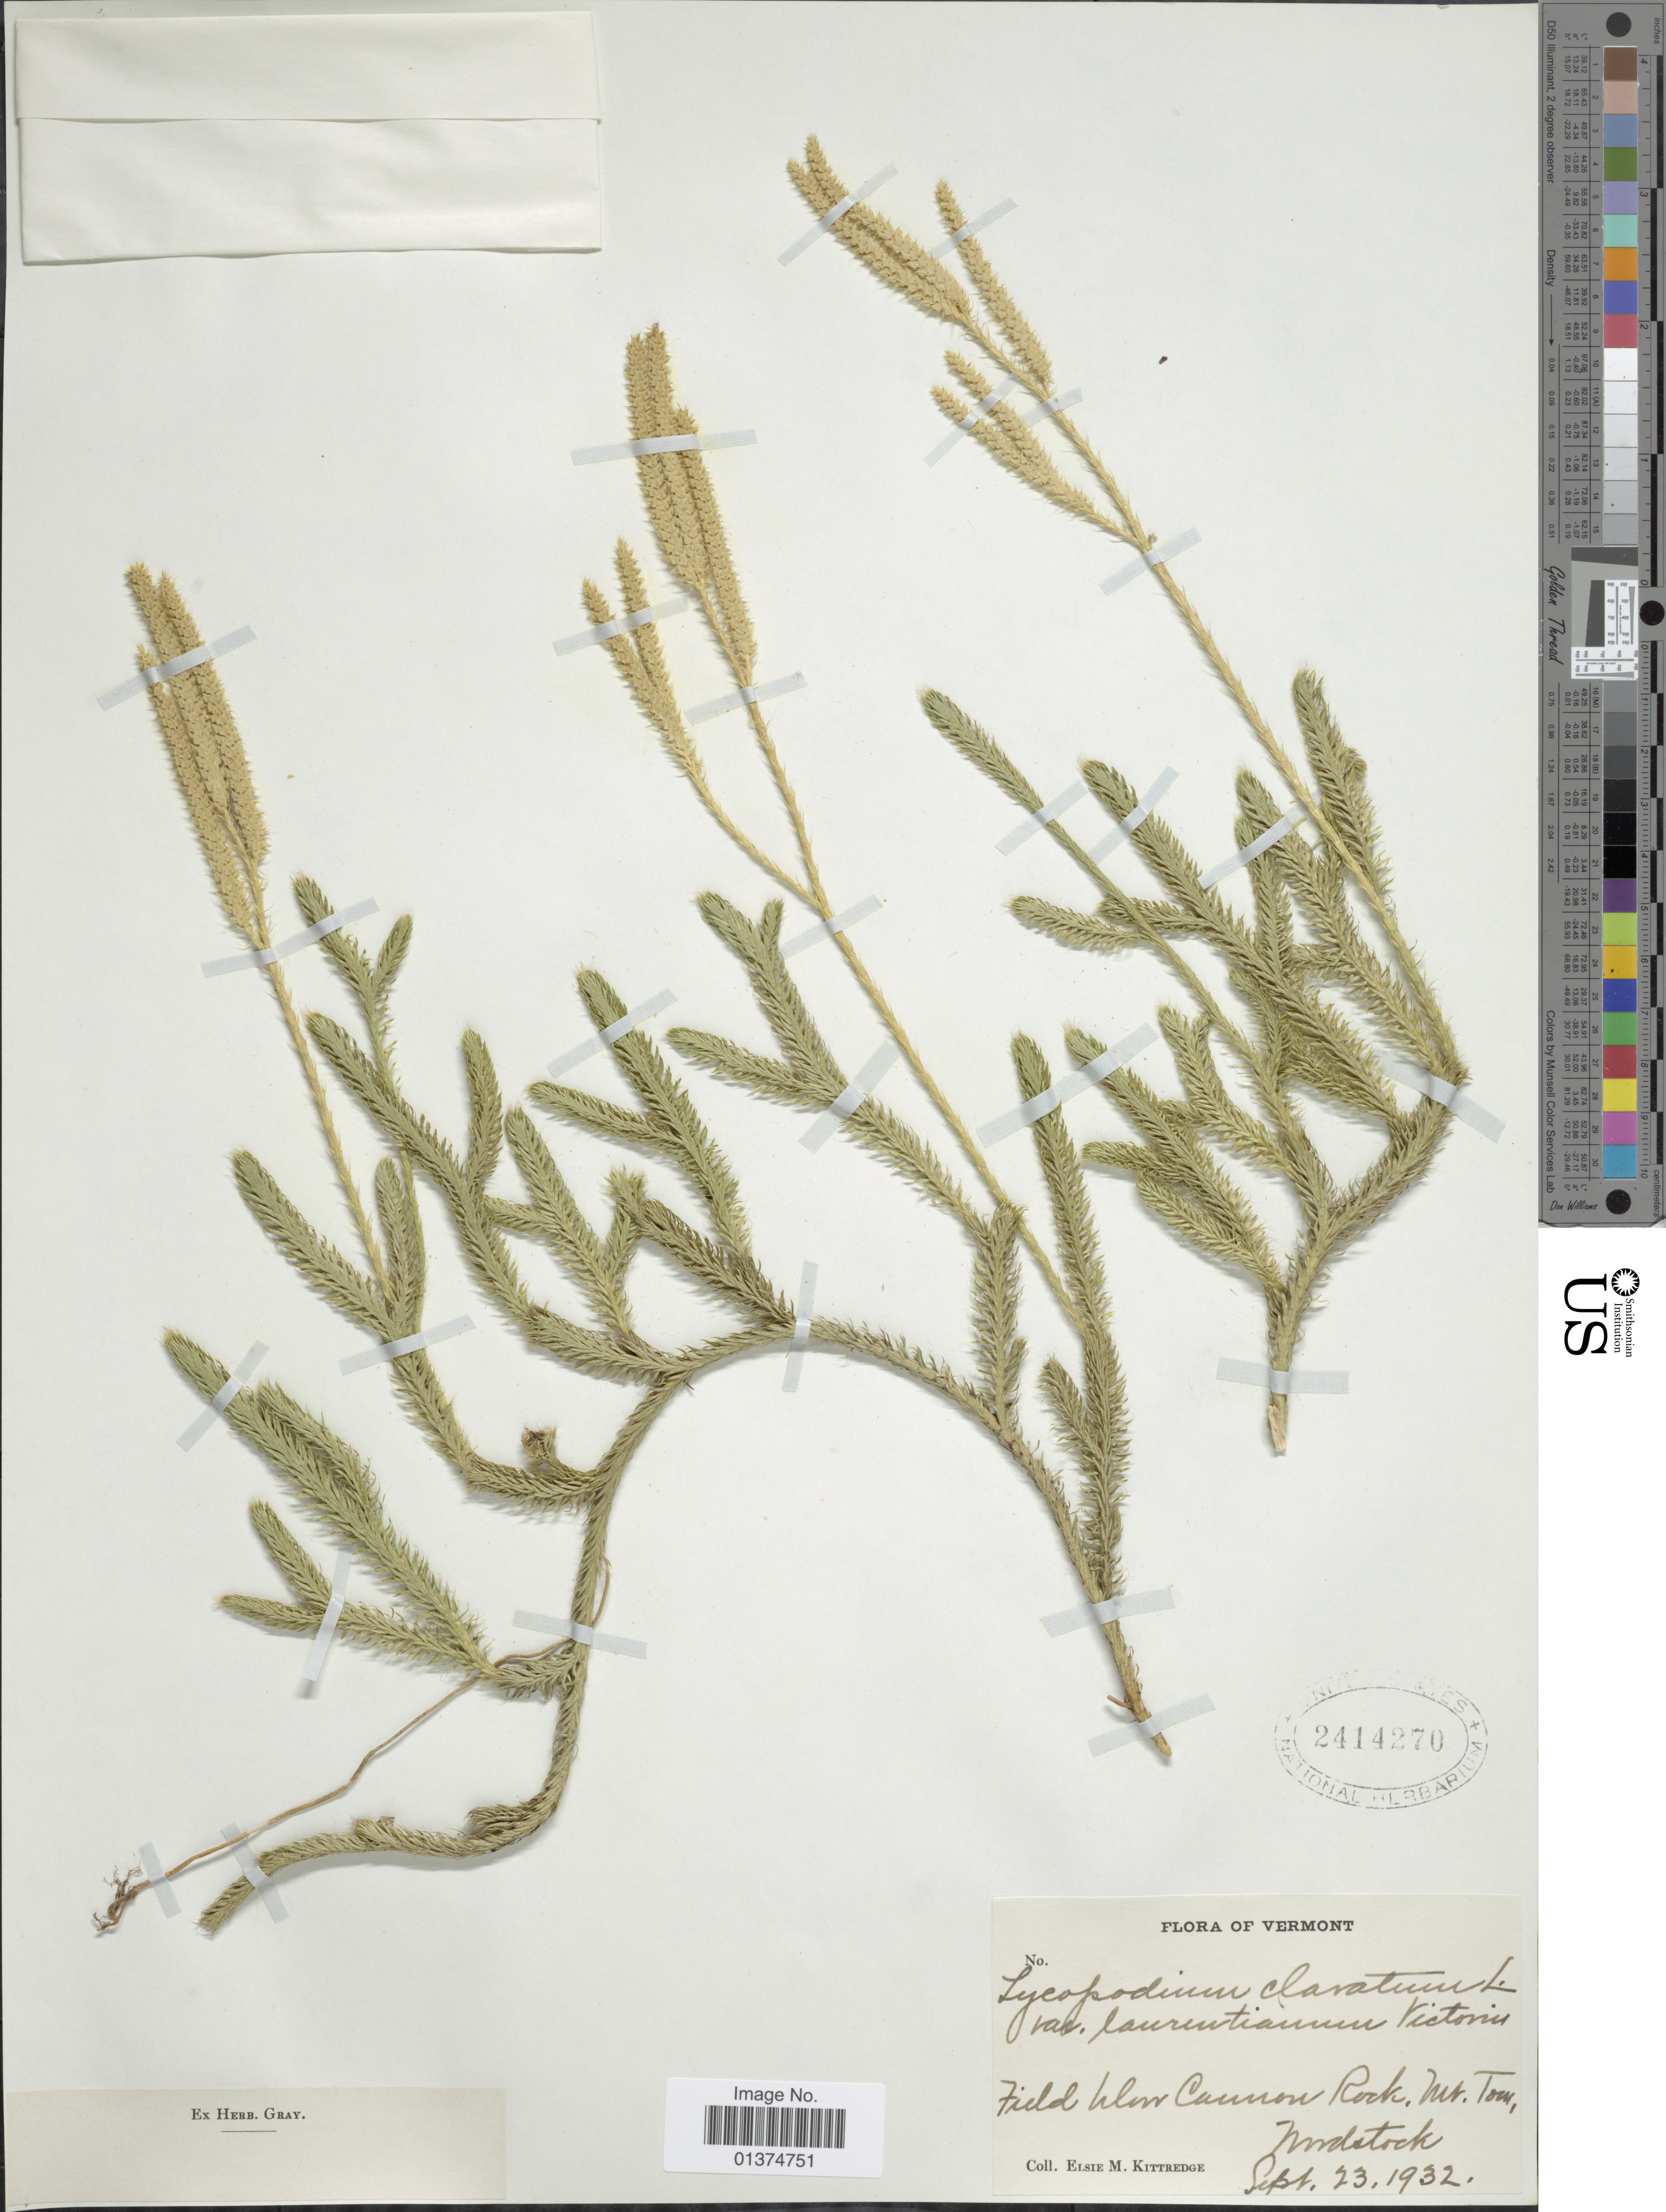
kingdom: Plantae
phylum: Tracheophyta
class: Lycopodiopsida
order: Lycopodiales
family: Lycopodiaceae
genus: Lycopodium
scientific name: Lycopodium clavatum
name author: L.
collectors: E. Kittridge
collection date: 1932-09-23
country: United States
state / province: Vermont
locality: Field below Cannon Rock, Mt Tom, Woodstock.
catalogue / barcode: US 2414270